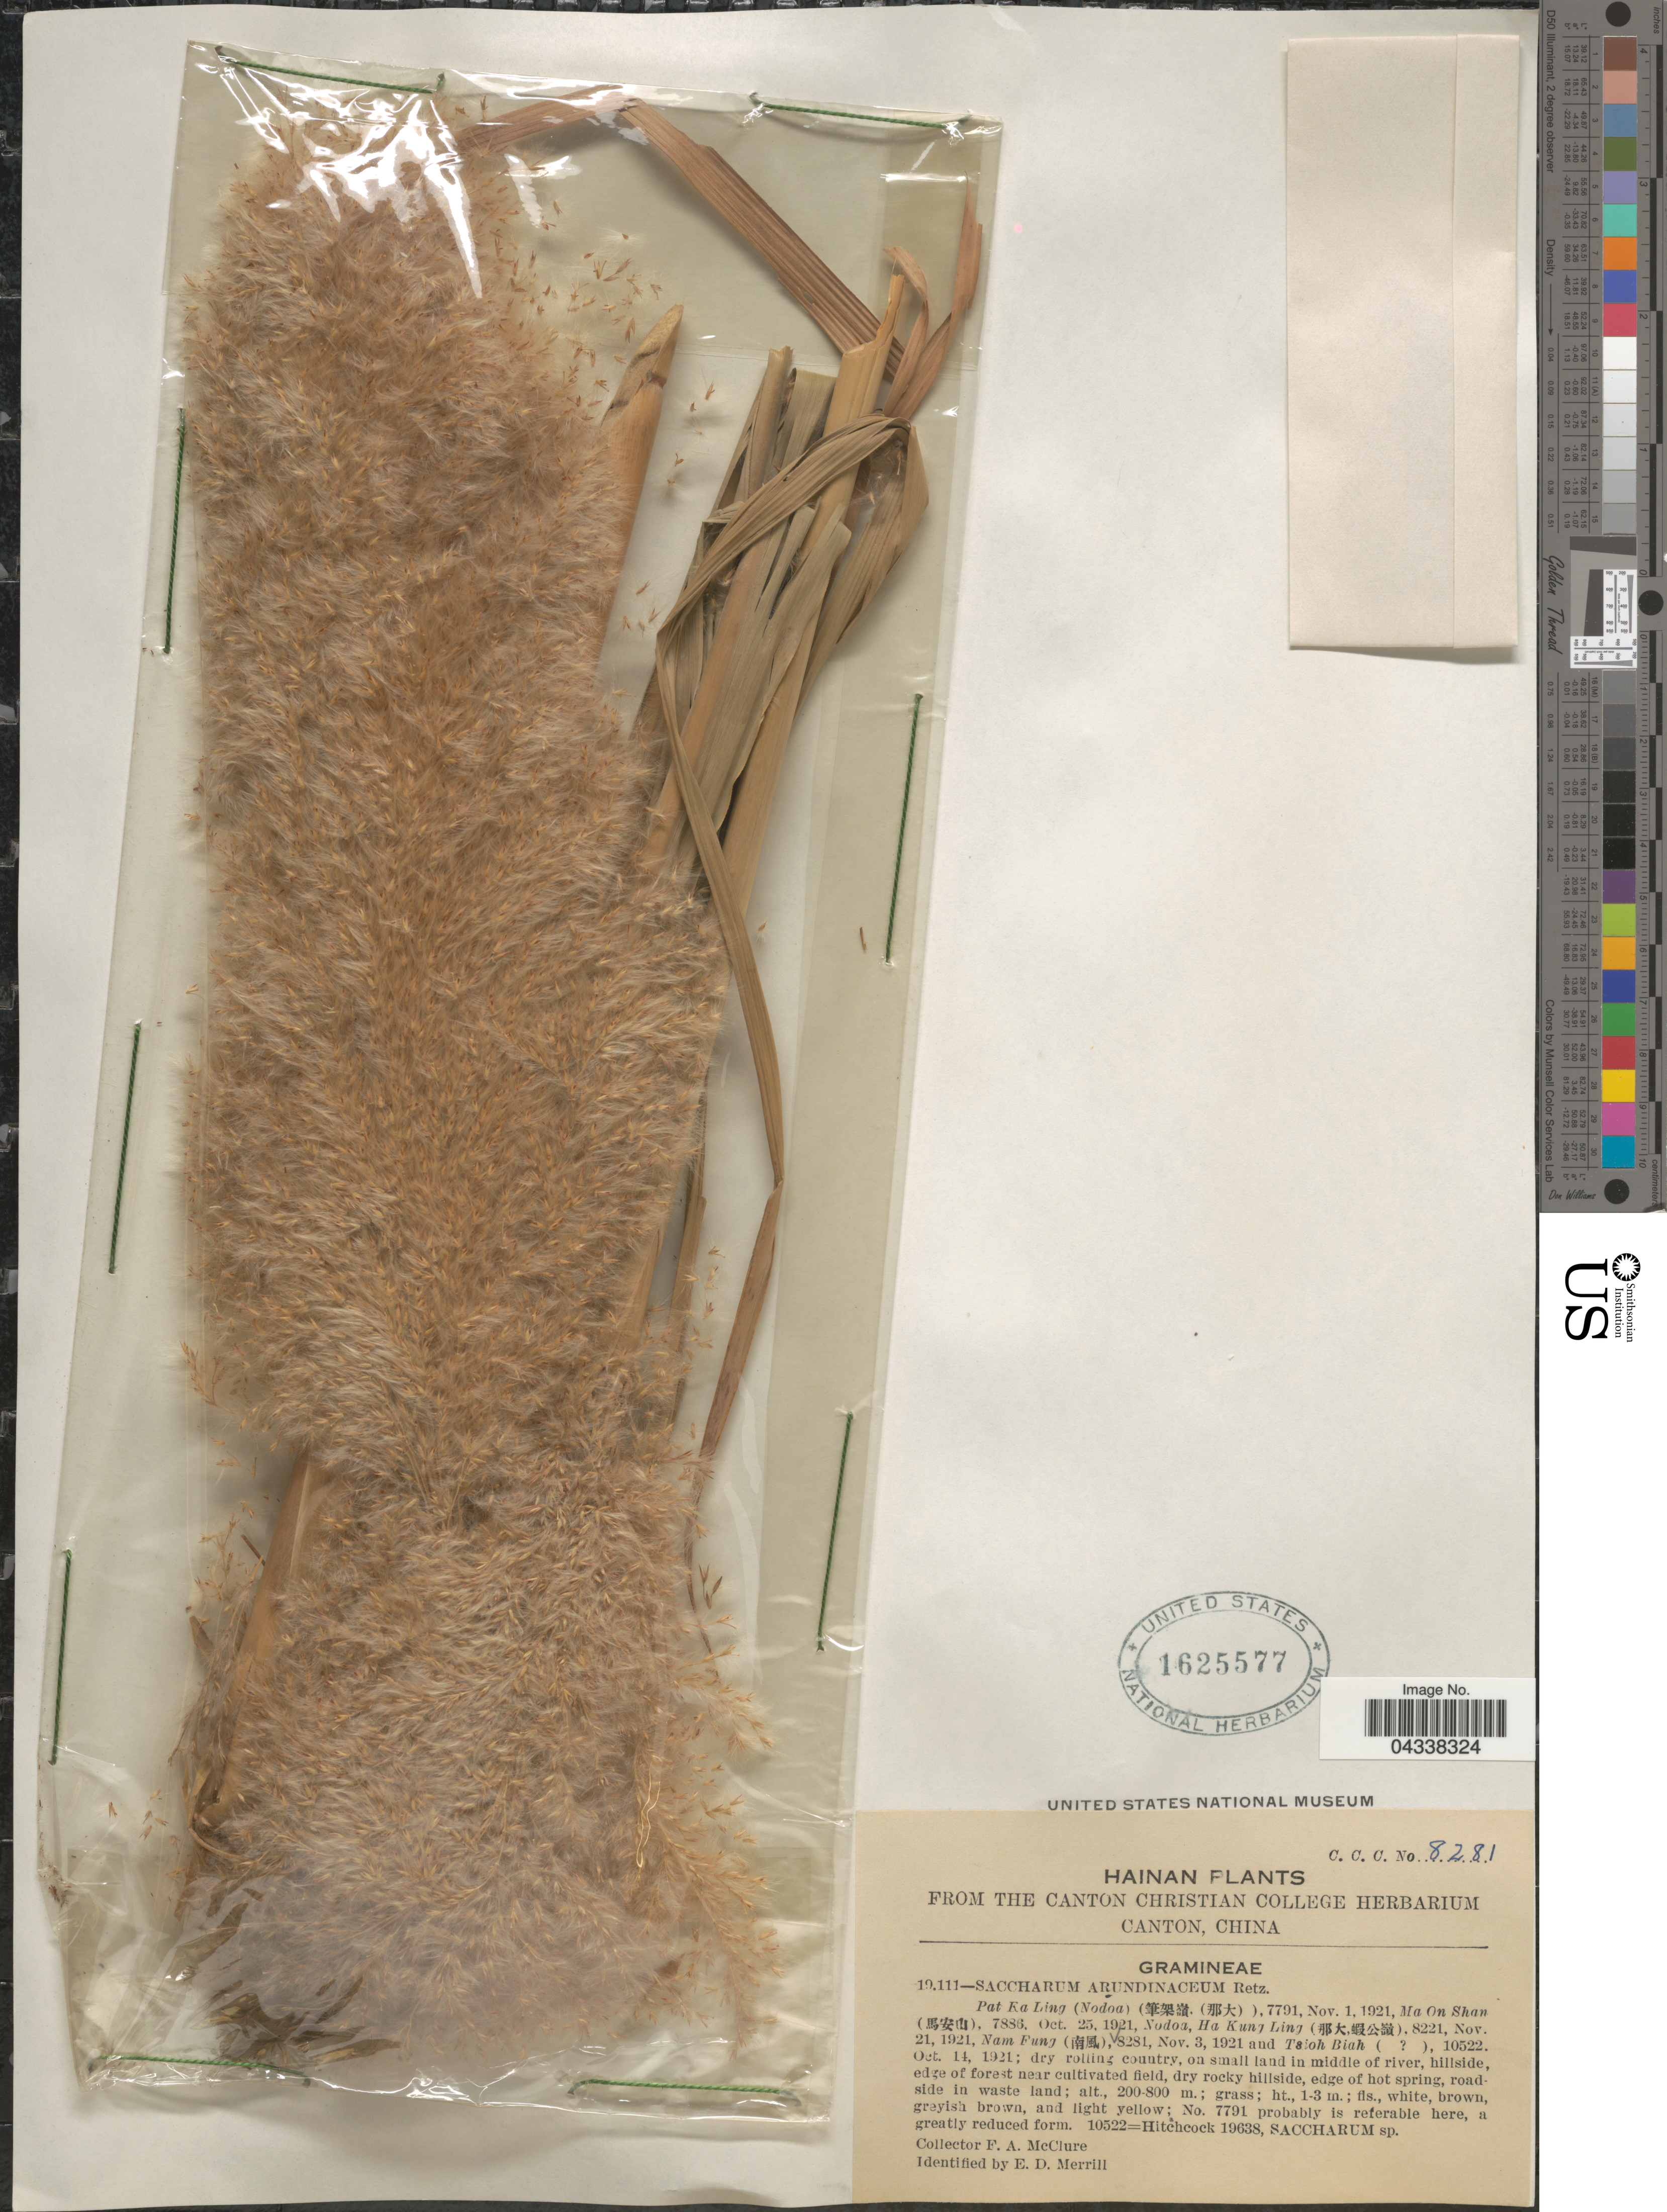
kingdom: Plantae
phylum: Tracheophyta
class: Liliopsida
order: Poales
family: Poaceae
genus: Tripidium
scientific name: Tripidium arundinaceum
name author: (Retz.) Welker et al.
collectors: F. A. McClure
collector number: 8281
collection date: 1921-11-03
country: China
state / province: Hainan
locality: On small land in middle of river, hillside, edge of forest near cultivated field, dry rocky hillside, edge of hot spring, roadside in waste land.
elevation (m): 200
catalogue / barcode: US 1625577